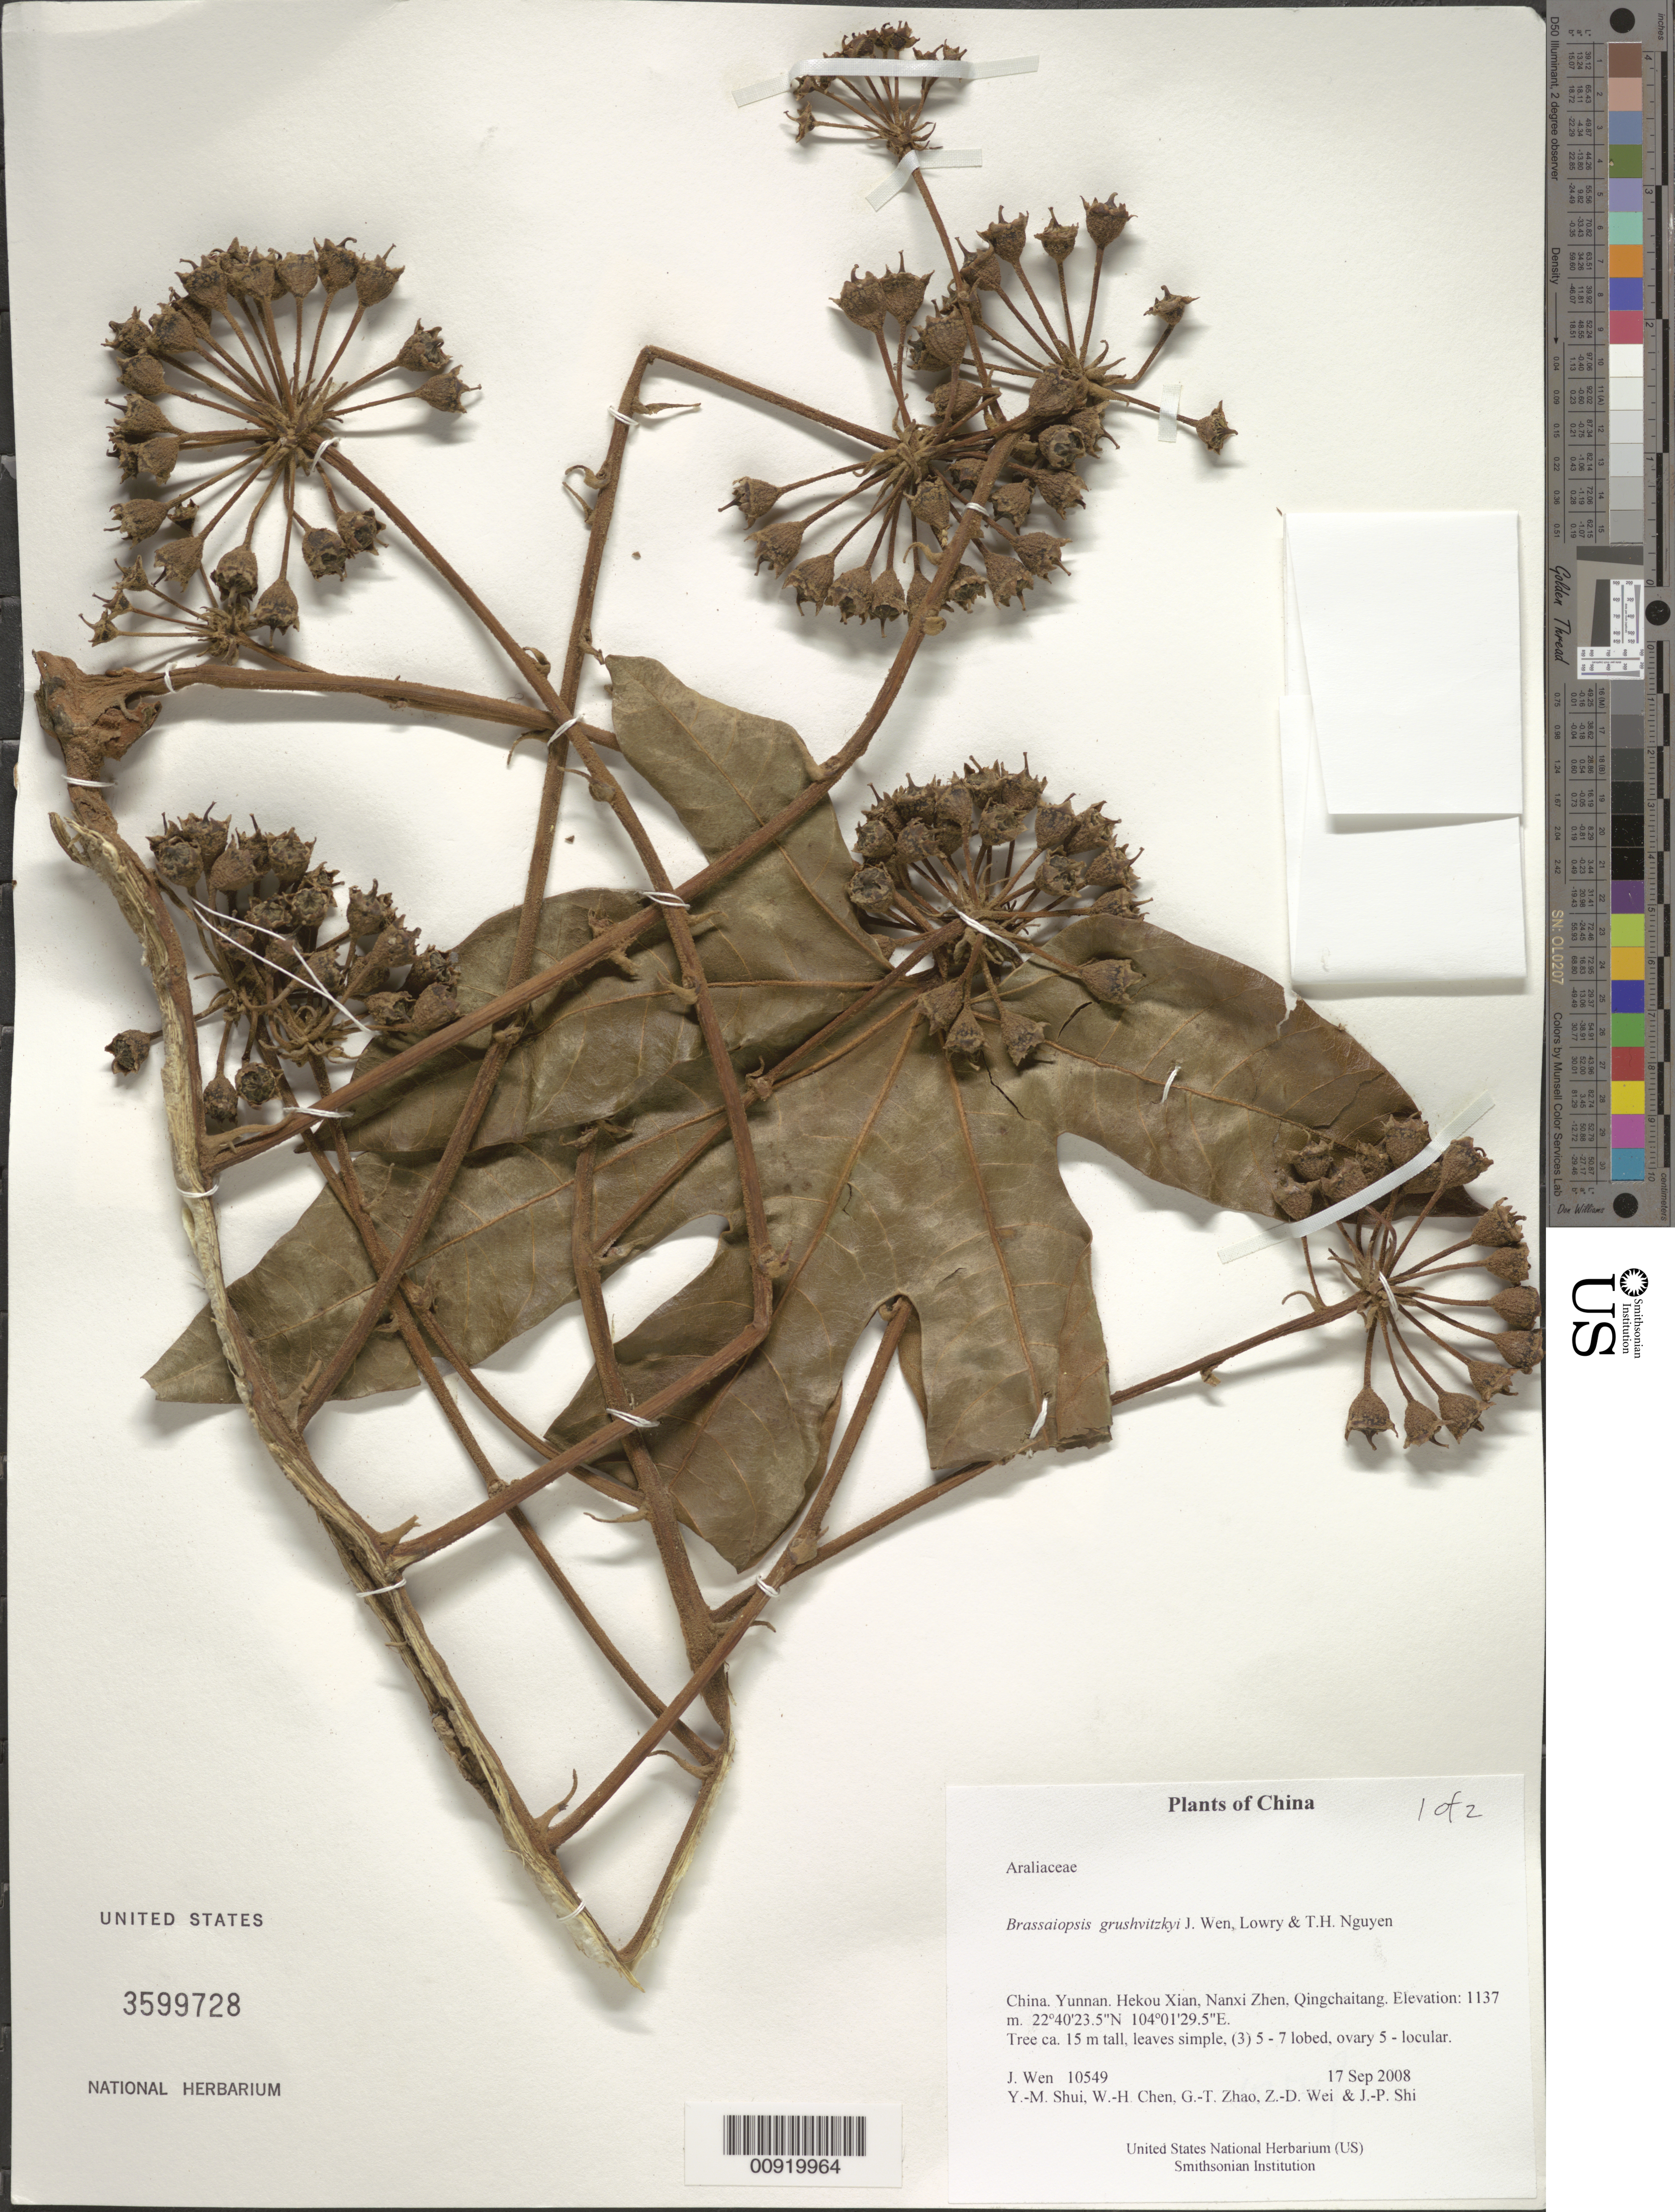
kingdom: Plantae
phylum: Tracheophyta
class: Magnoliopsida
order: Apiales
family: Araliaceae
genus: Brassaiopsis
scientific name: Brassaiopsis grushvitzkyi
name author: J. Wen et al.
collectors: J. Wen, Y. Shui, W. Chen, G. Zhao, Z. Wei & J. Shi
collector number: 10549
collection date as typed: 17 Sep 2008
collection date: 2008-09-17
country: China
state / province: Yunnan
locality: Hekou Xian, Nanxi Zhen, Qingchaitang.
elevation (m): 1137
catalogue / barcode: US 3599728-2